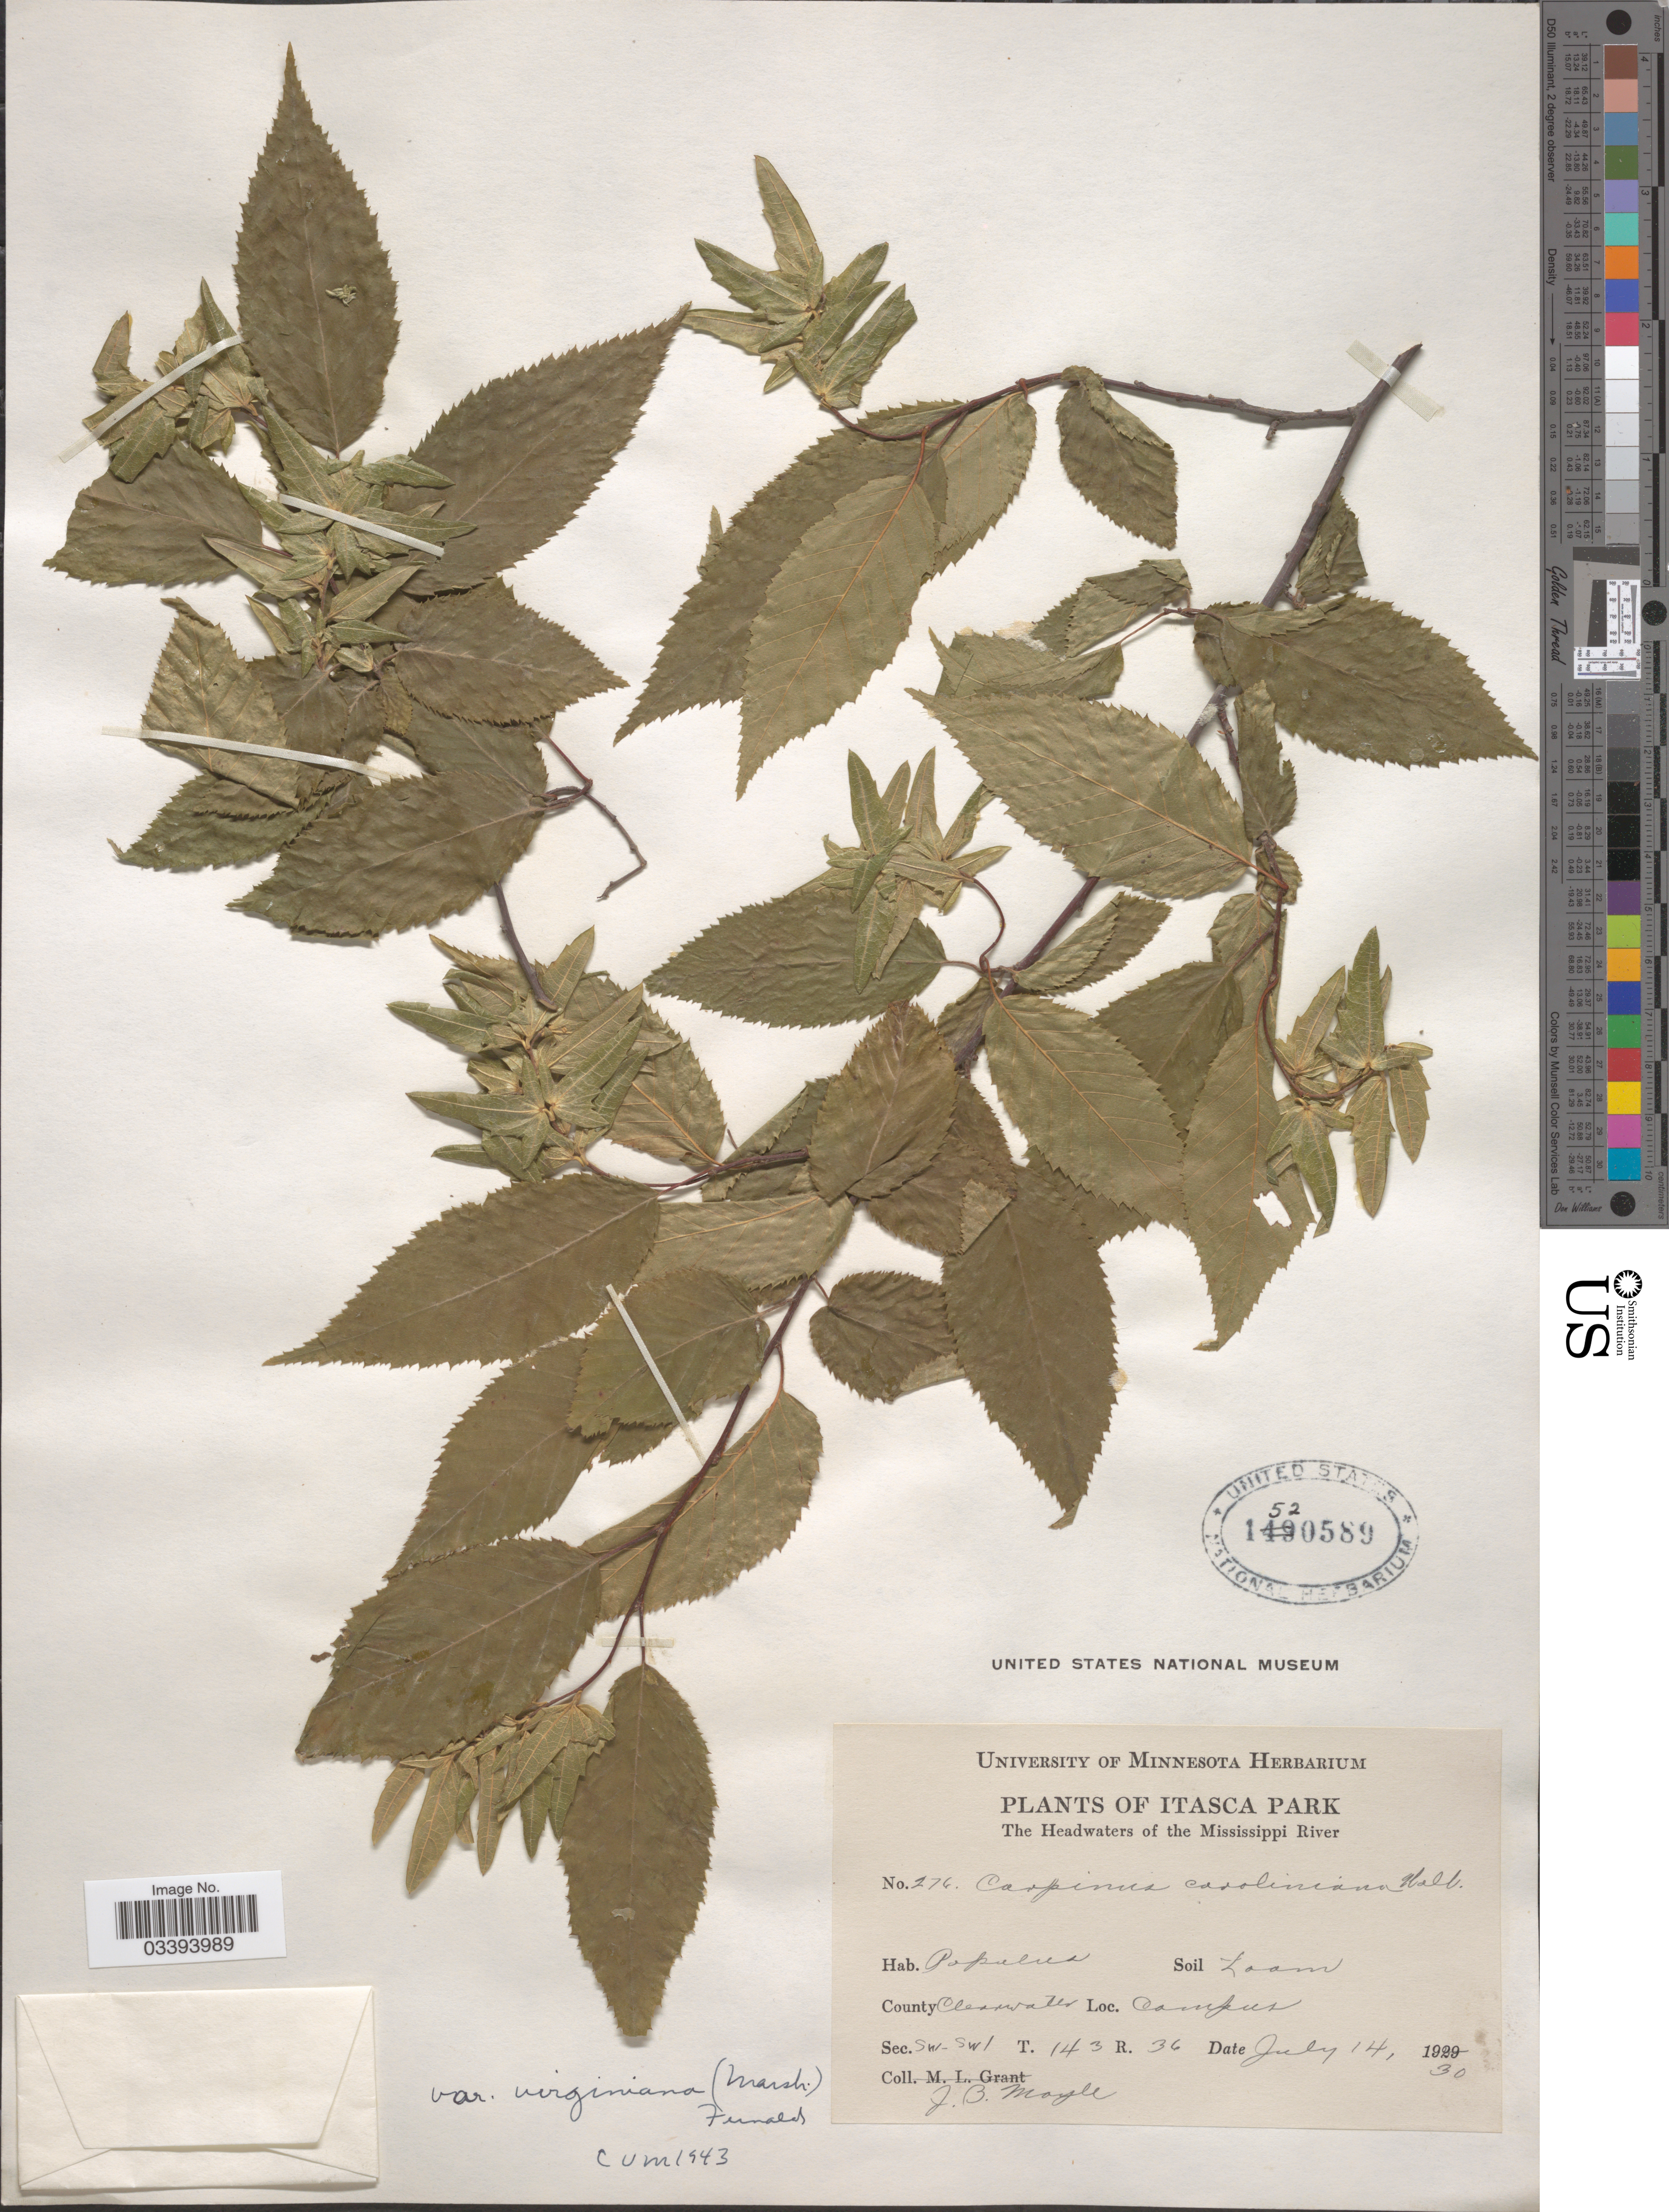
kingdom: Plantae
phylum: Tracheophyta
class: Magnoliopsida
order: Fagales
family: Betulaceae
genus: Carpinus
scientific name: Carpinus caroliniana subsp. virginiana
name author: (Marshall) Furlow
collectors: J. Moyle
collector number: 276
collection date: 1930-07-14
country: United States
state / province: Minnesota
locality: Itasca Park. The Headwaters of the Mississippi River. County Clearwater. Campus. Sec. SW-SW 1 T. 143 R. 36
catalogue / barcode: US 1520589